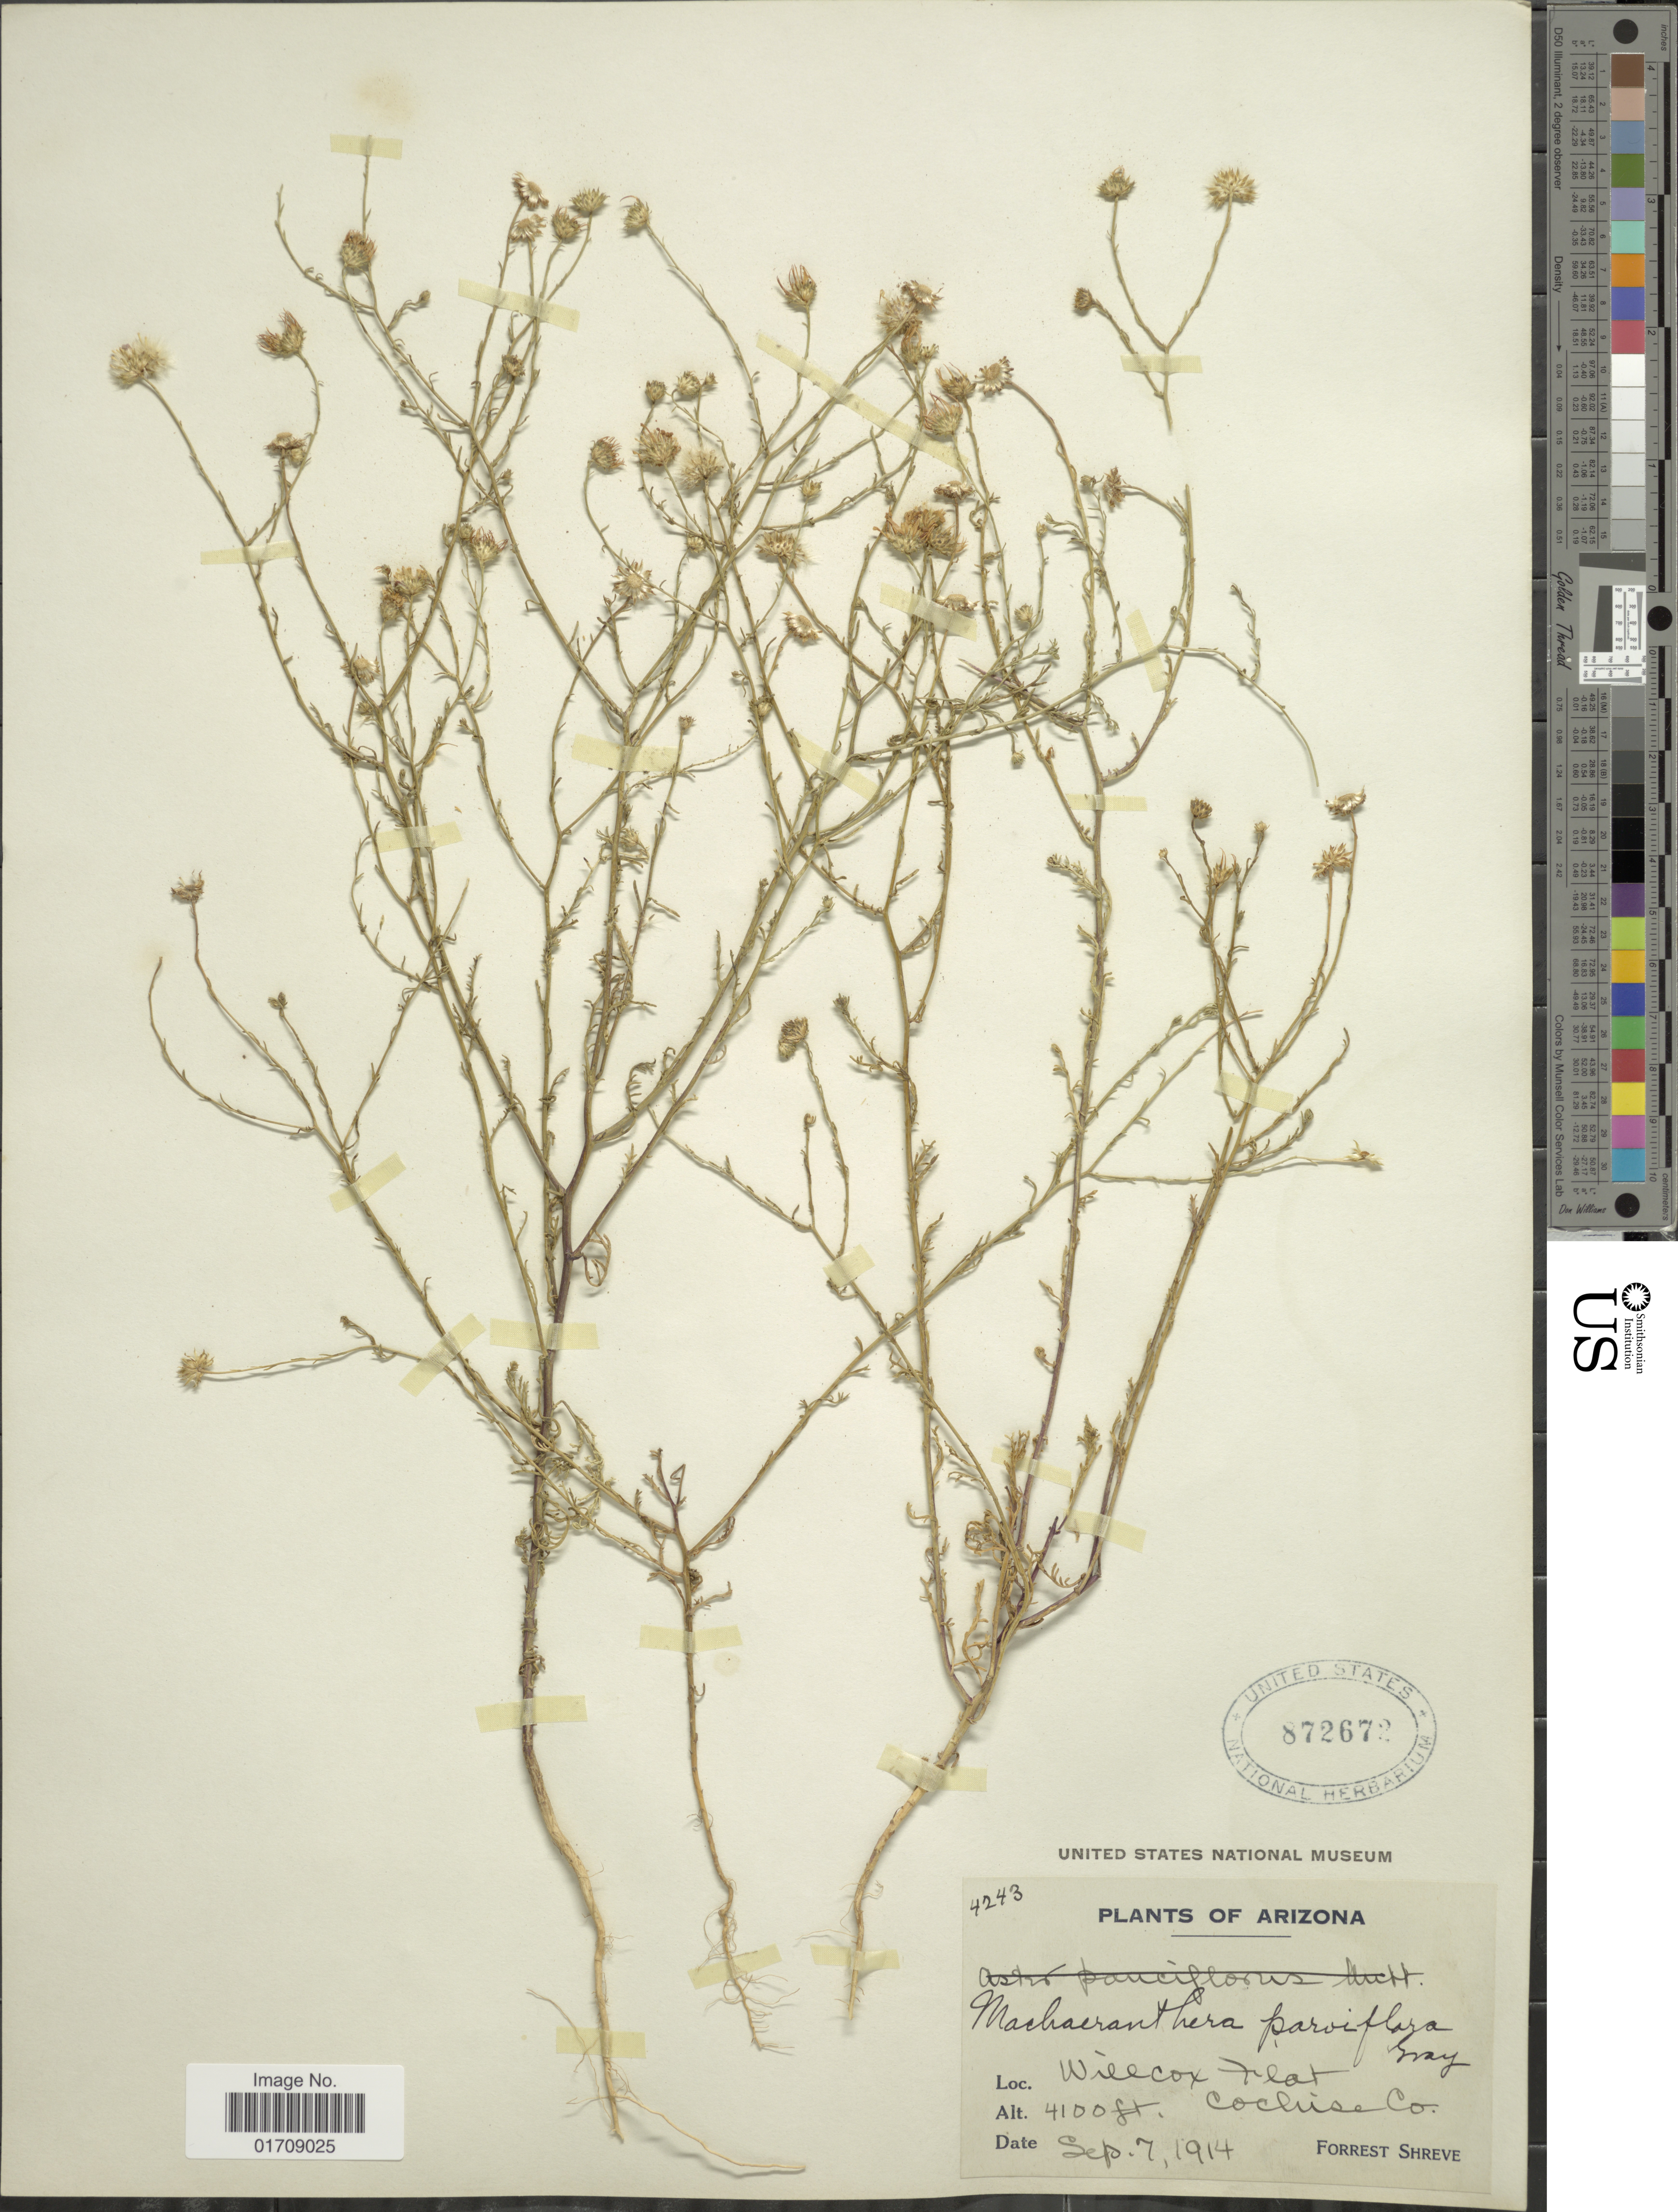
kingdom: Plantae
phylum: Tracheophyta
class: Magnoliopsida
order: Asterales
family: Asteraceae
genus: Machaeranthera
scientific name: Machaeranthera parviflora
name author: A. Gray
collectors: F. Shreve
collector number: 4243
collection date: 1914-09-07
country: United States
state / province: Arizona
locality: Wilcox Flat, Cochise Co.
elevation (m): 1250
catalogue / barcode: US 872672